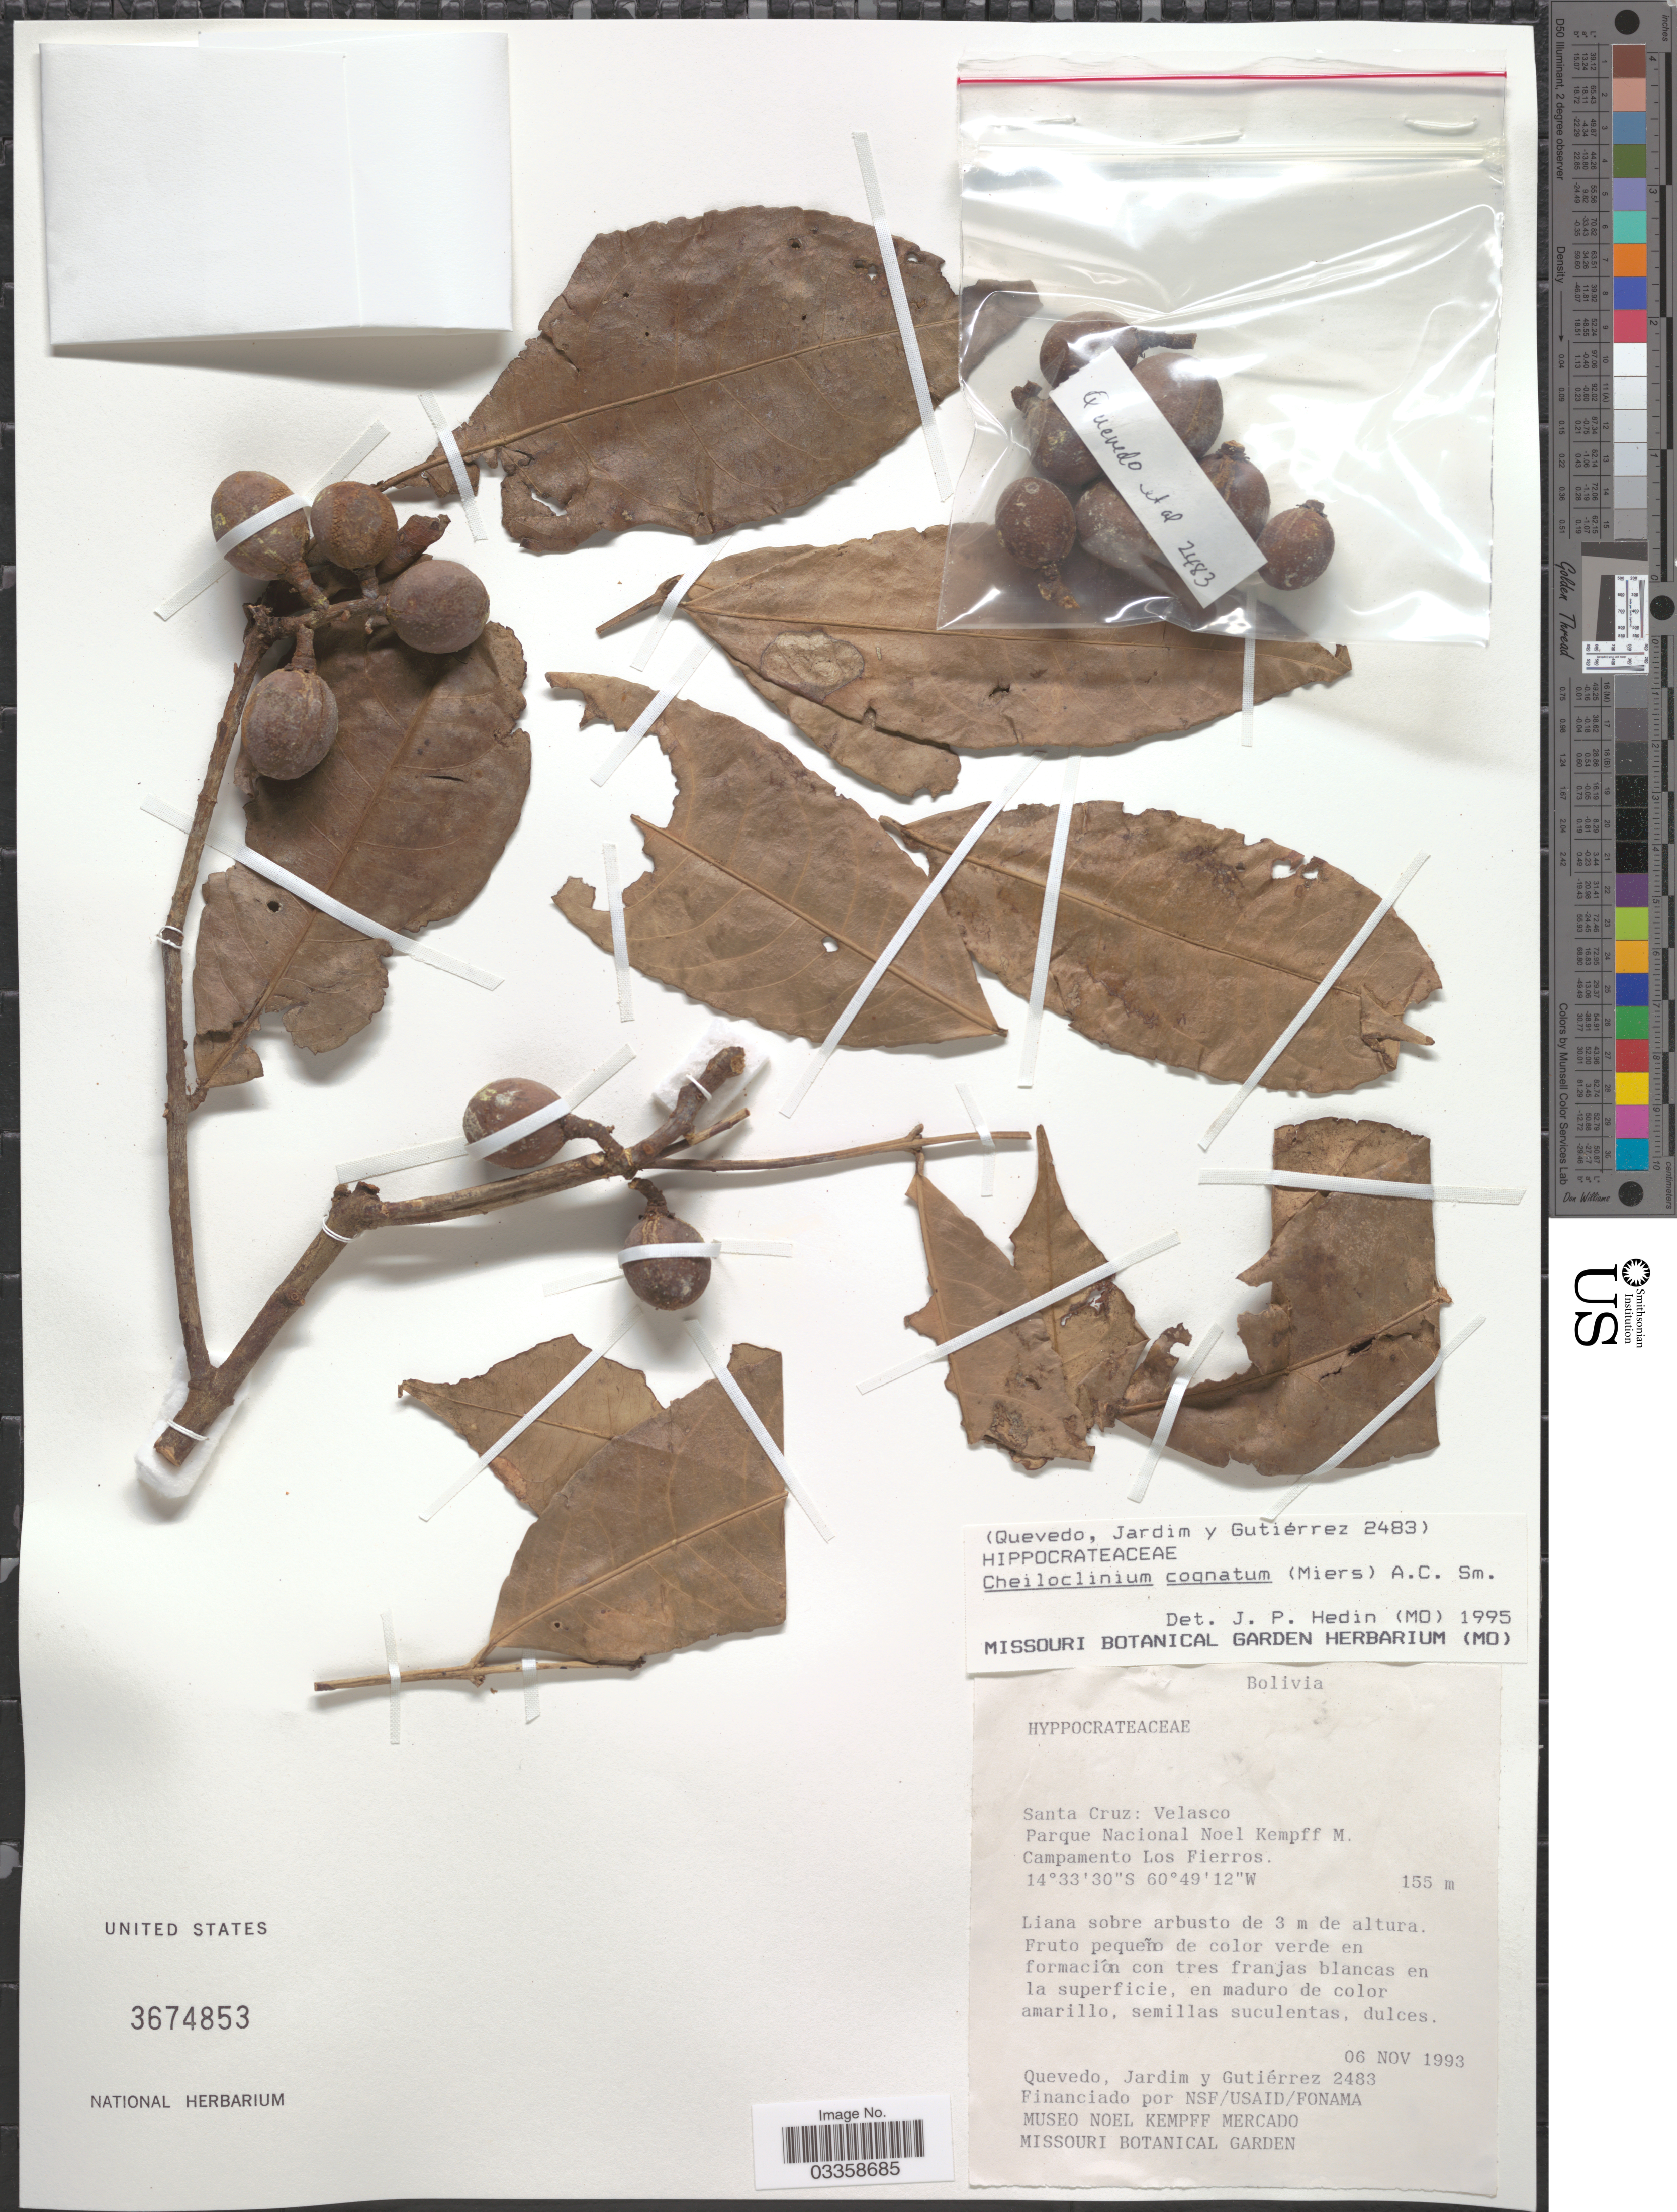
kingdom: Plantae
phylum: Tracheophyta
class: Magnoliopsida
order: Celastrales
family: Celastraceae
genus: Cheiloclinium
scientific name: Cheiloclinium cognatum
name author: (Miers) A.C. Sm.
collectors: -- Quevedo, Jardim, -- & -. Gutierrez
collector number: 2483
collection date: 1993-11-06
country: Bolivia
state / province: Santa Cruz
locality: Velasco, Parque Nacional Noel Kempff M. Campamento Los Fierros.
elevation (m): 155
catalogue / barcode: US 3674853